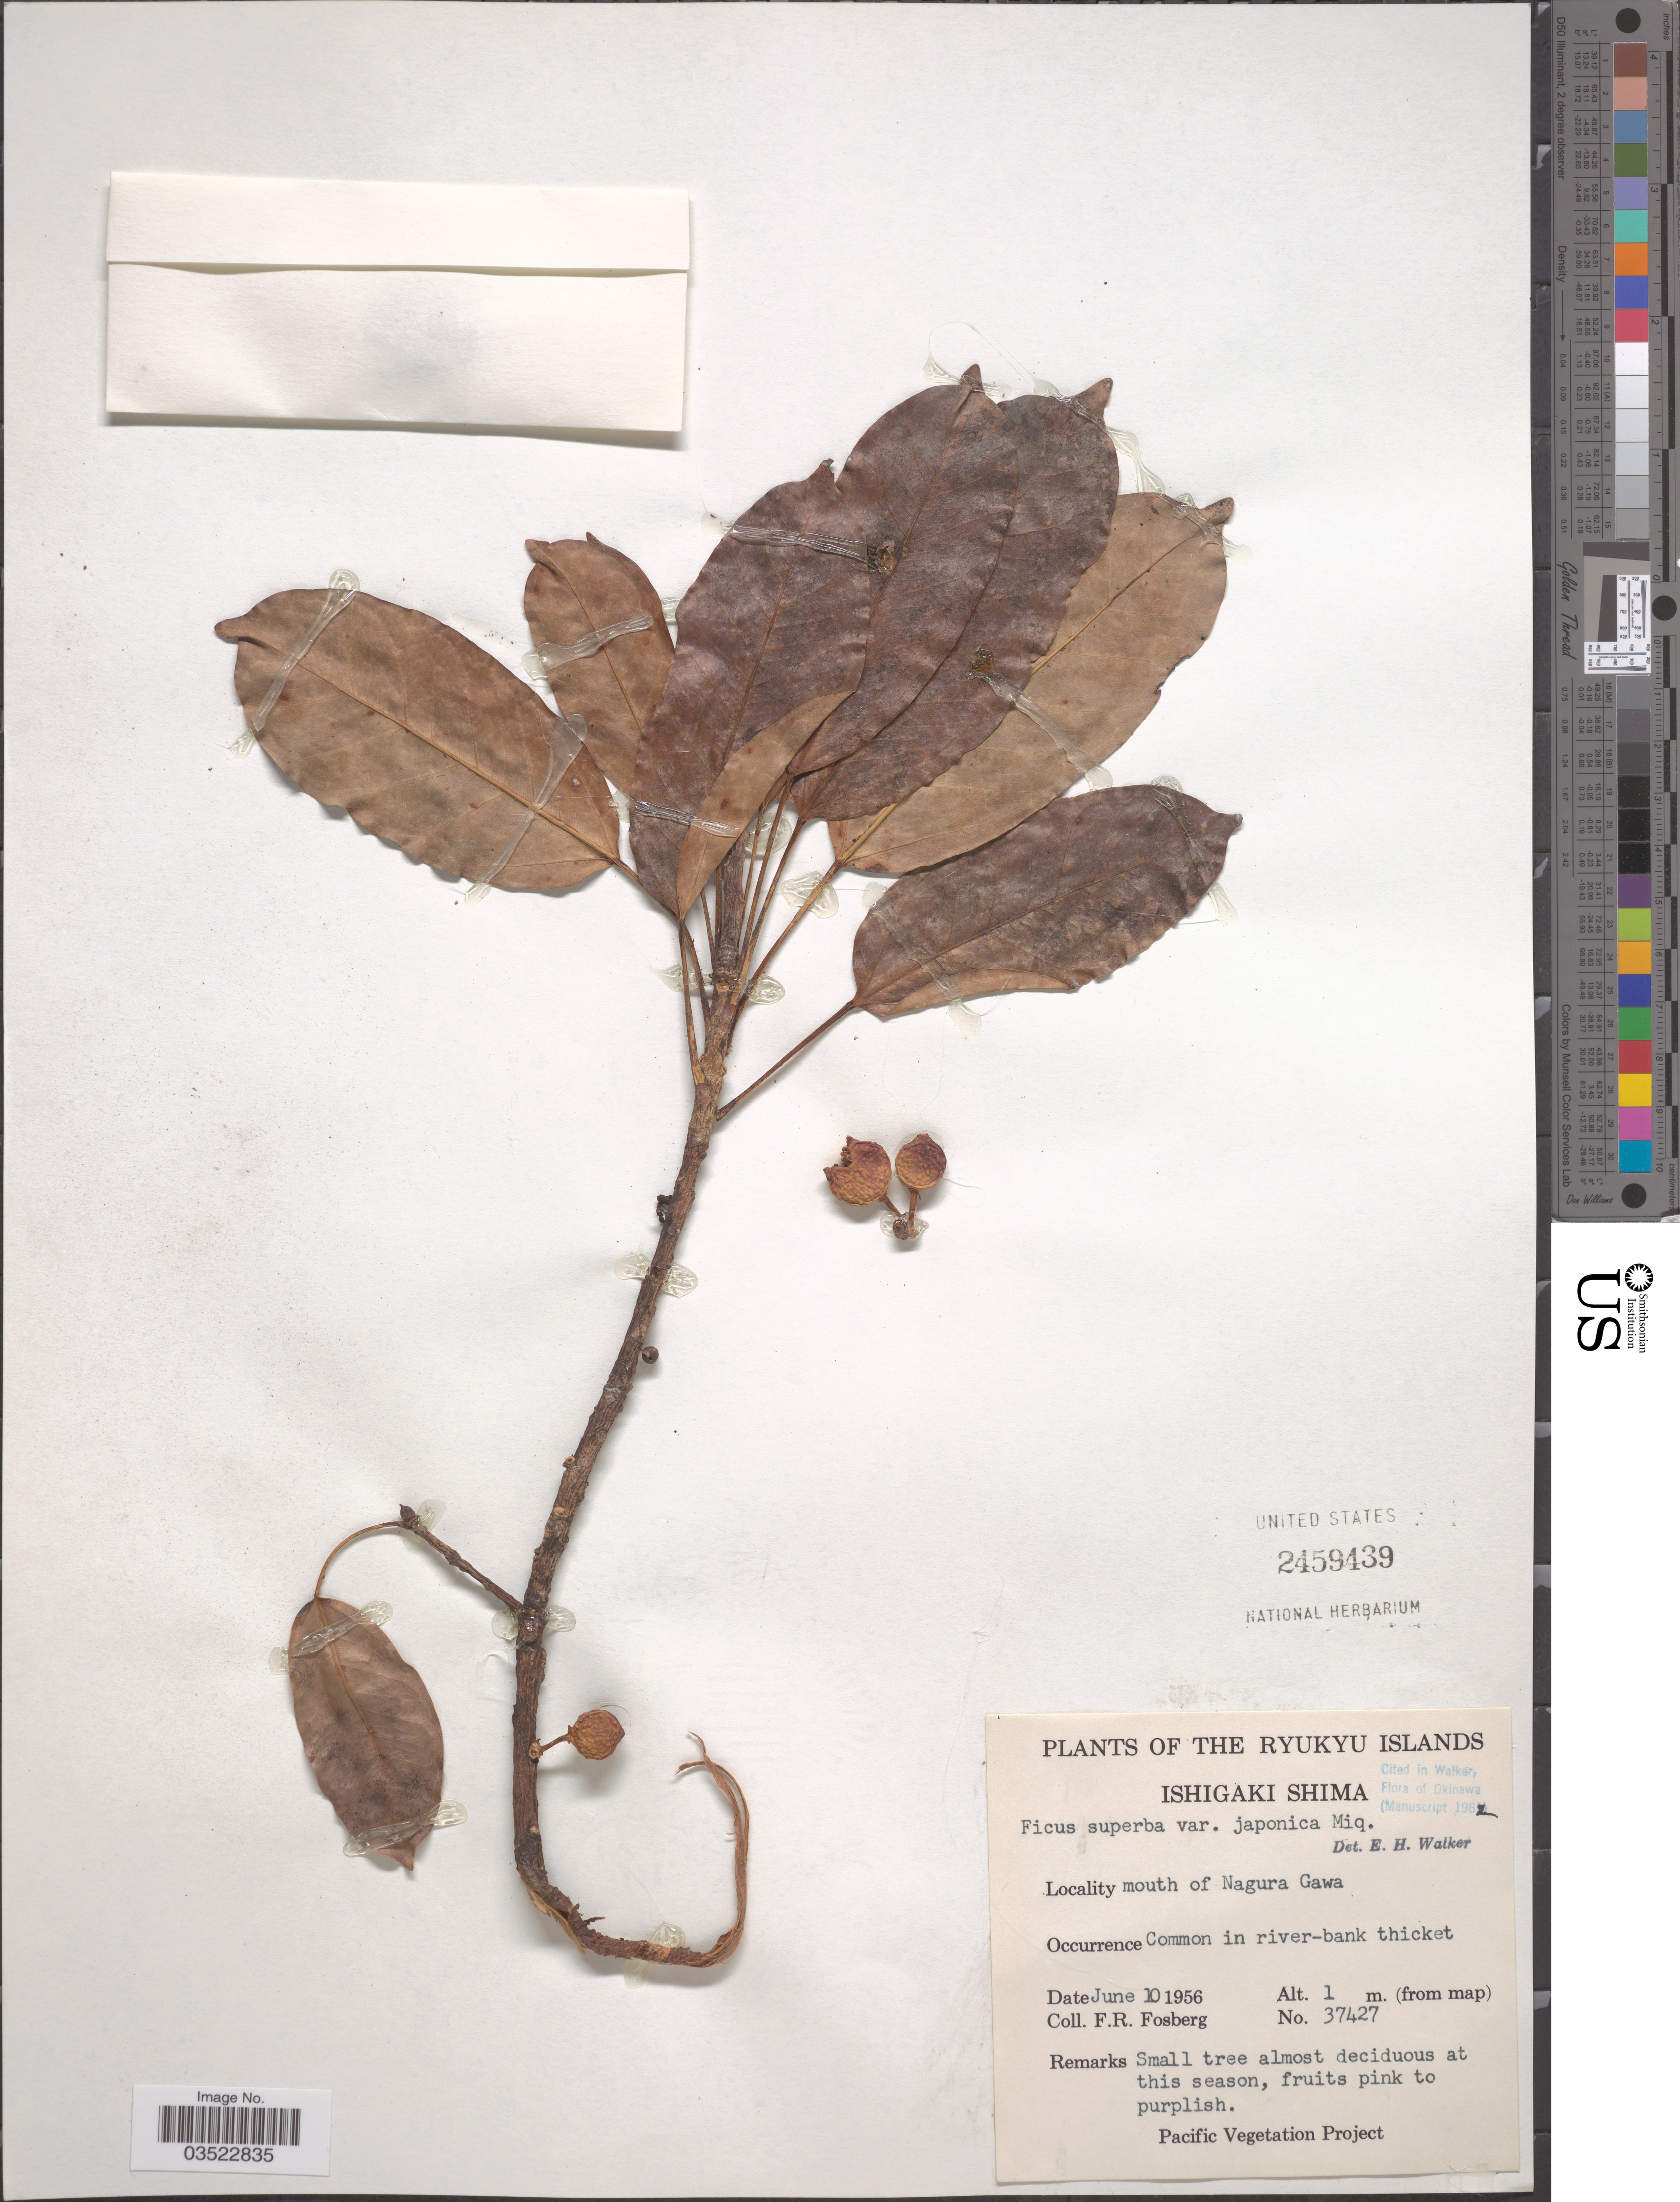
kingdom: Plantae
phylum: Tracheophyta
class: Magnoliopsida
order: Rosales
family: Moraceae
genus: Ficus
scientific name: Ficus superba var. japonica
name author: Miq.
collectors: F. R. Fosberg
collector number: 37427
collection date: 1956-06-10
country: Japan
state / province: Okinawa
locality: Ryukyu Islands. Ishigaki Shima. Mouth of Nagura Gawa.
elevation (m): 1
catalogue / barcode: US 2459439